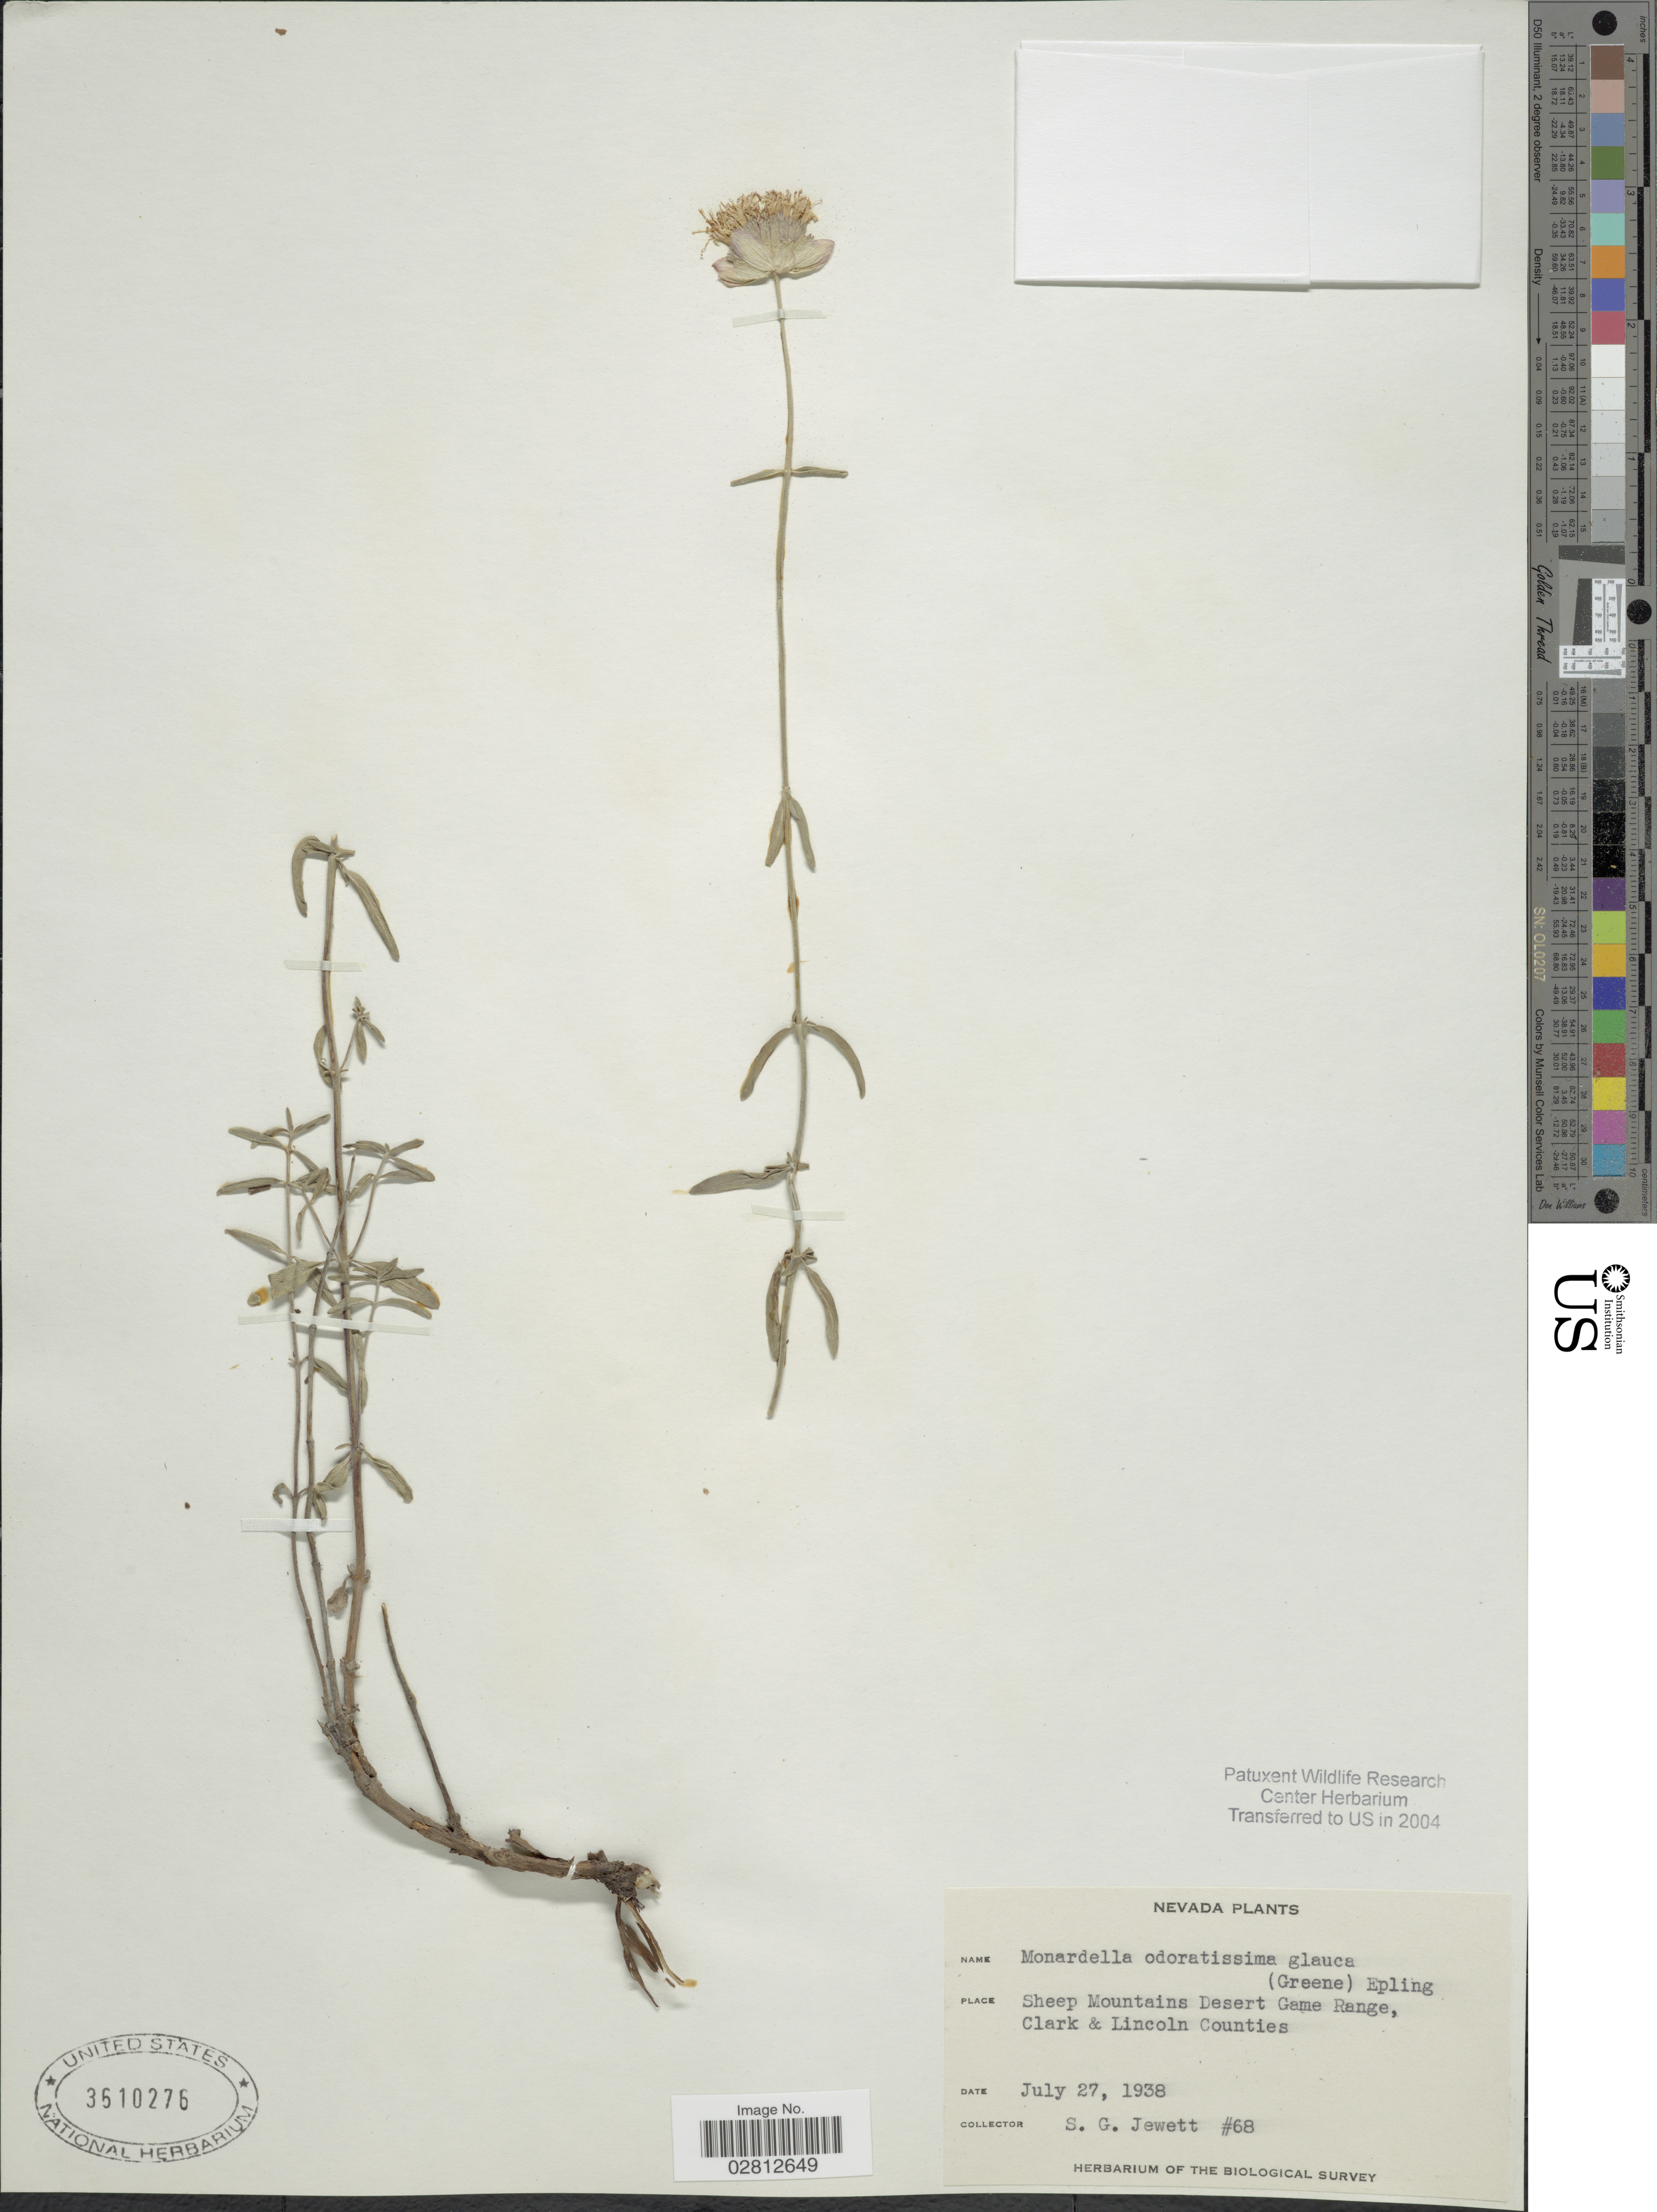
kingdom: Plantae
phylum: Tracheophyta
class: Magnoliopsida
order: Lamiales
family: Lamiaceae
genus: Monardella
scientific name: Monardella odoratissima subsp. glauca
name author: (Greene) Epling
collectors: S. Jewett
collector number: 68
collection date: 1938-07-27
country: United States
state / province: Nevada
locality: Sheep Mountains Desert Game Range, Clark & Lincoln Counties.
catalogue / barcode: US 3610276